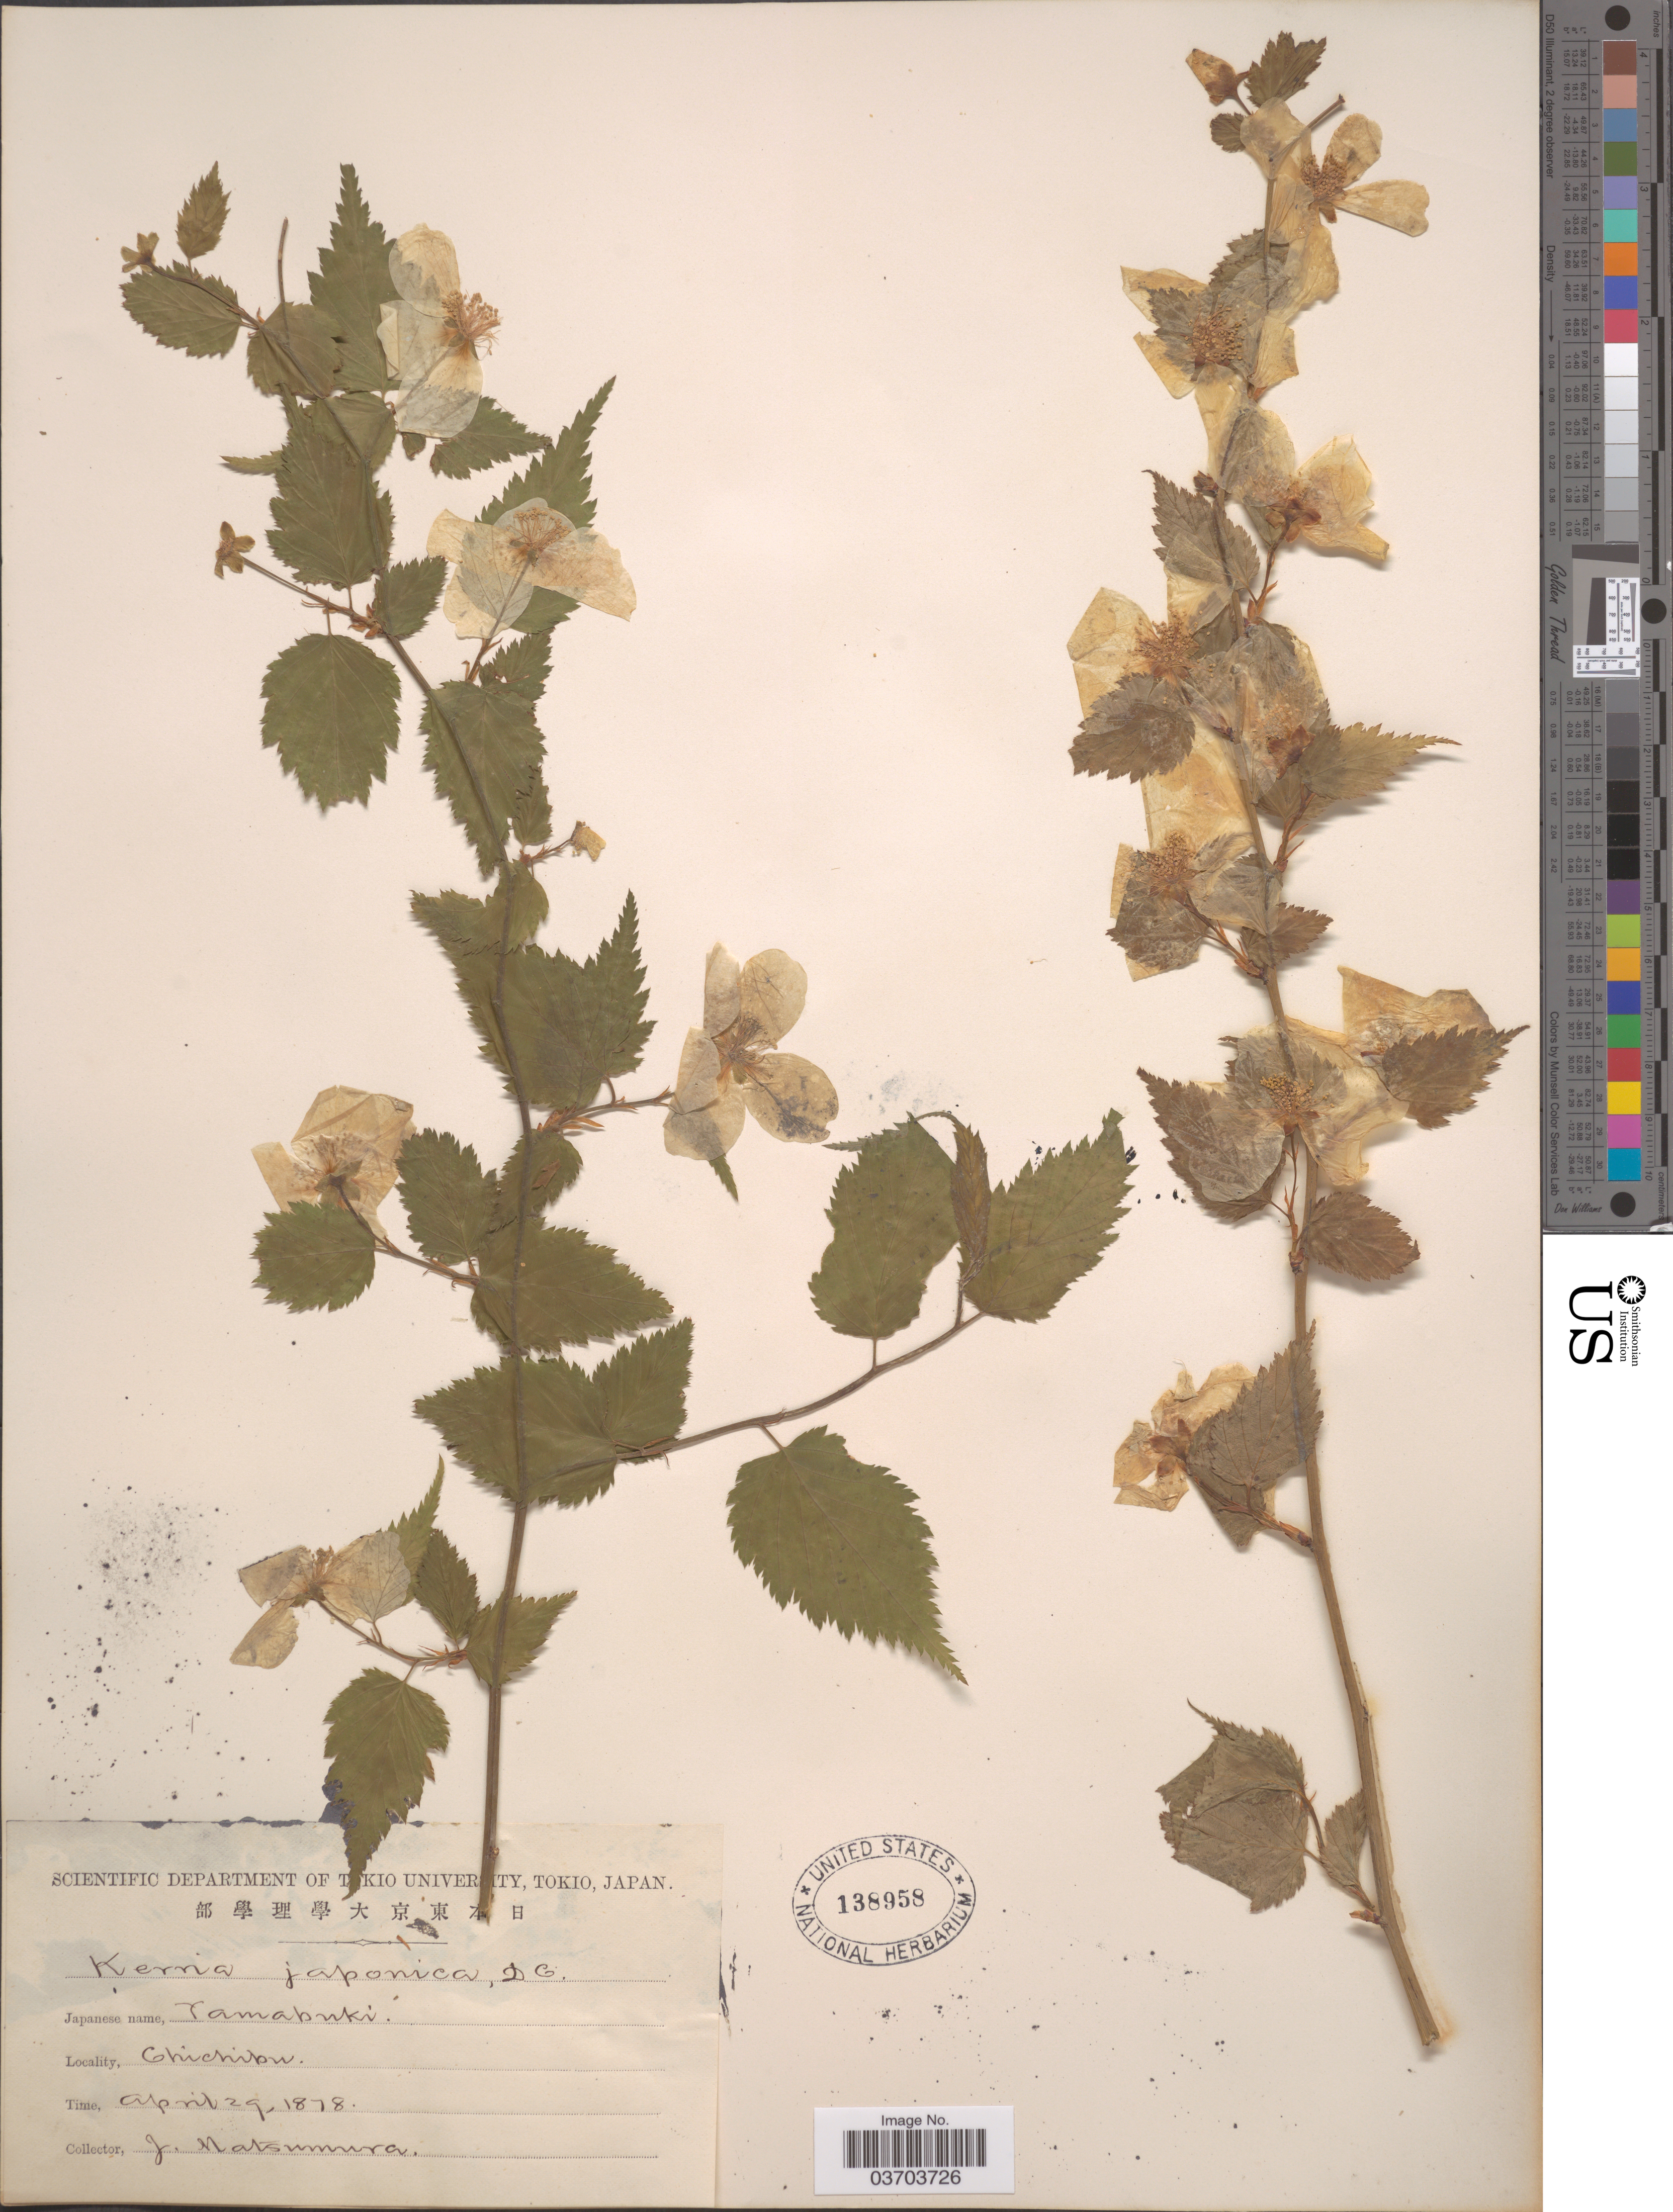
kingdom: Plantae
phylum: Tracheophyta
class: Magnoliopsida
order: Rosales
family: Rosaceae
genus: Kerria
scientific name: Kerria japonica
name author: (L.) DC.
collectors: J. Natsumura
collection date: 1878-04-29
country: Japan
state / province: Tokyo, Federal City of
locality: Chichibu.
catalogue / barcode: US 138958